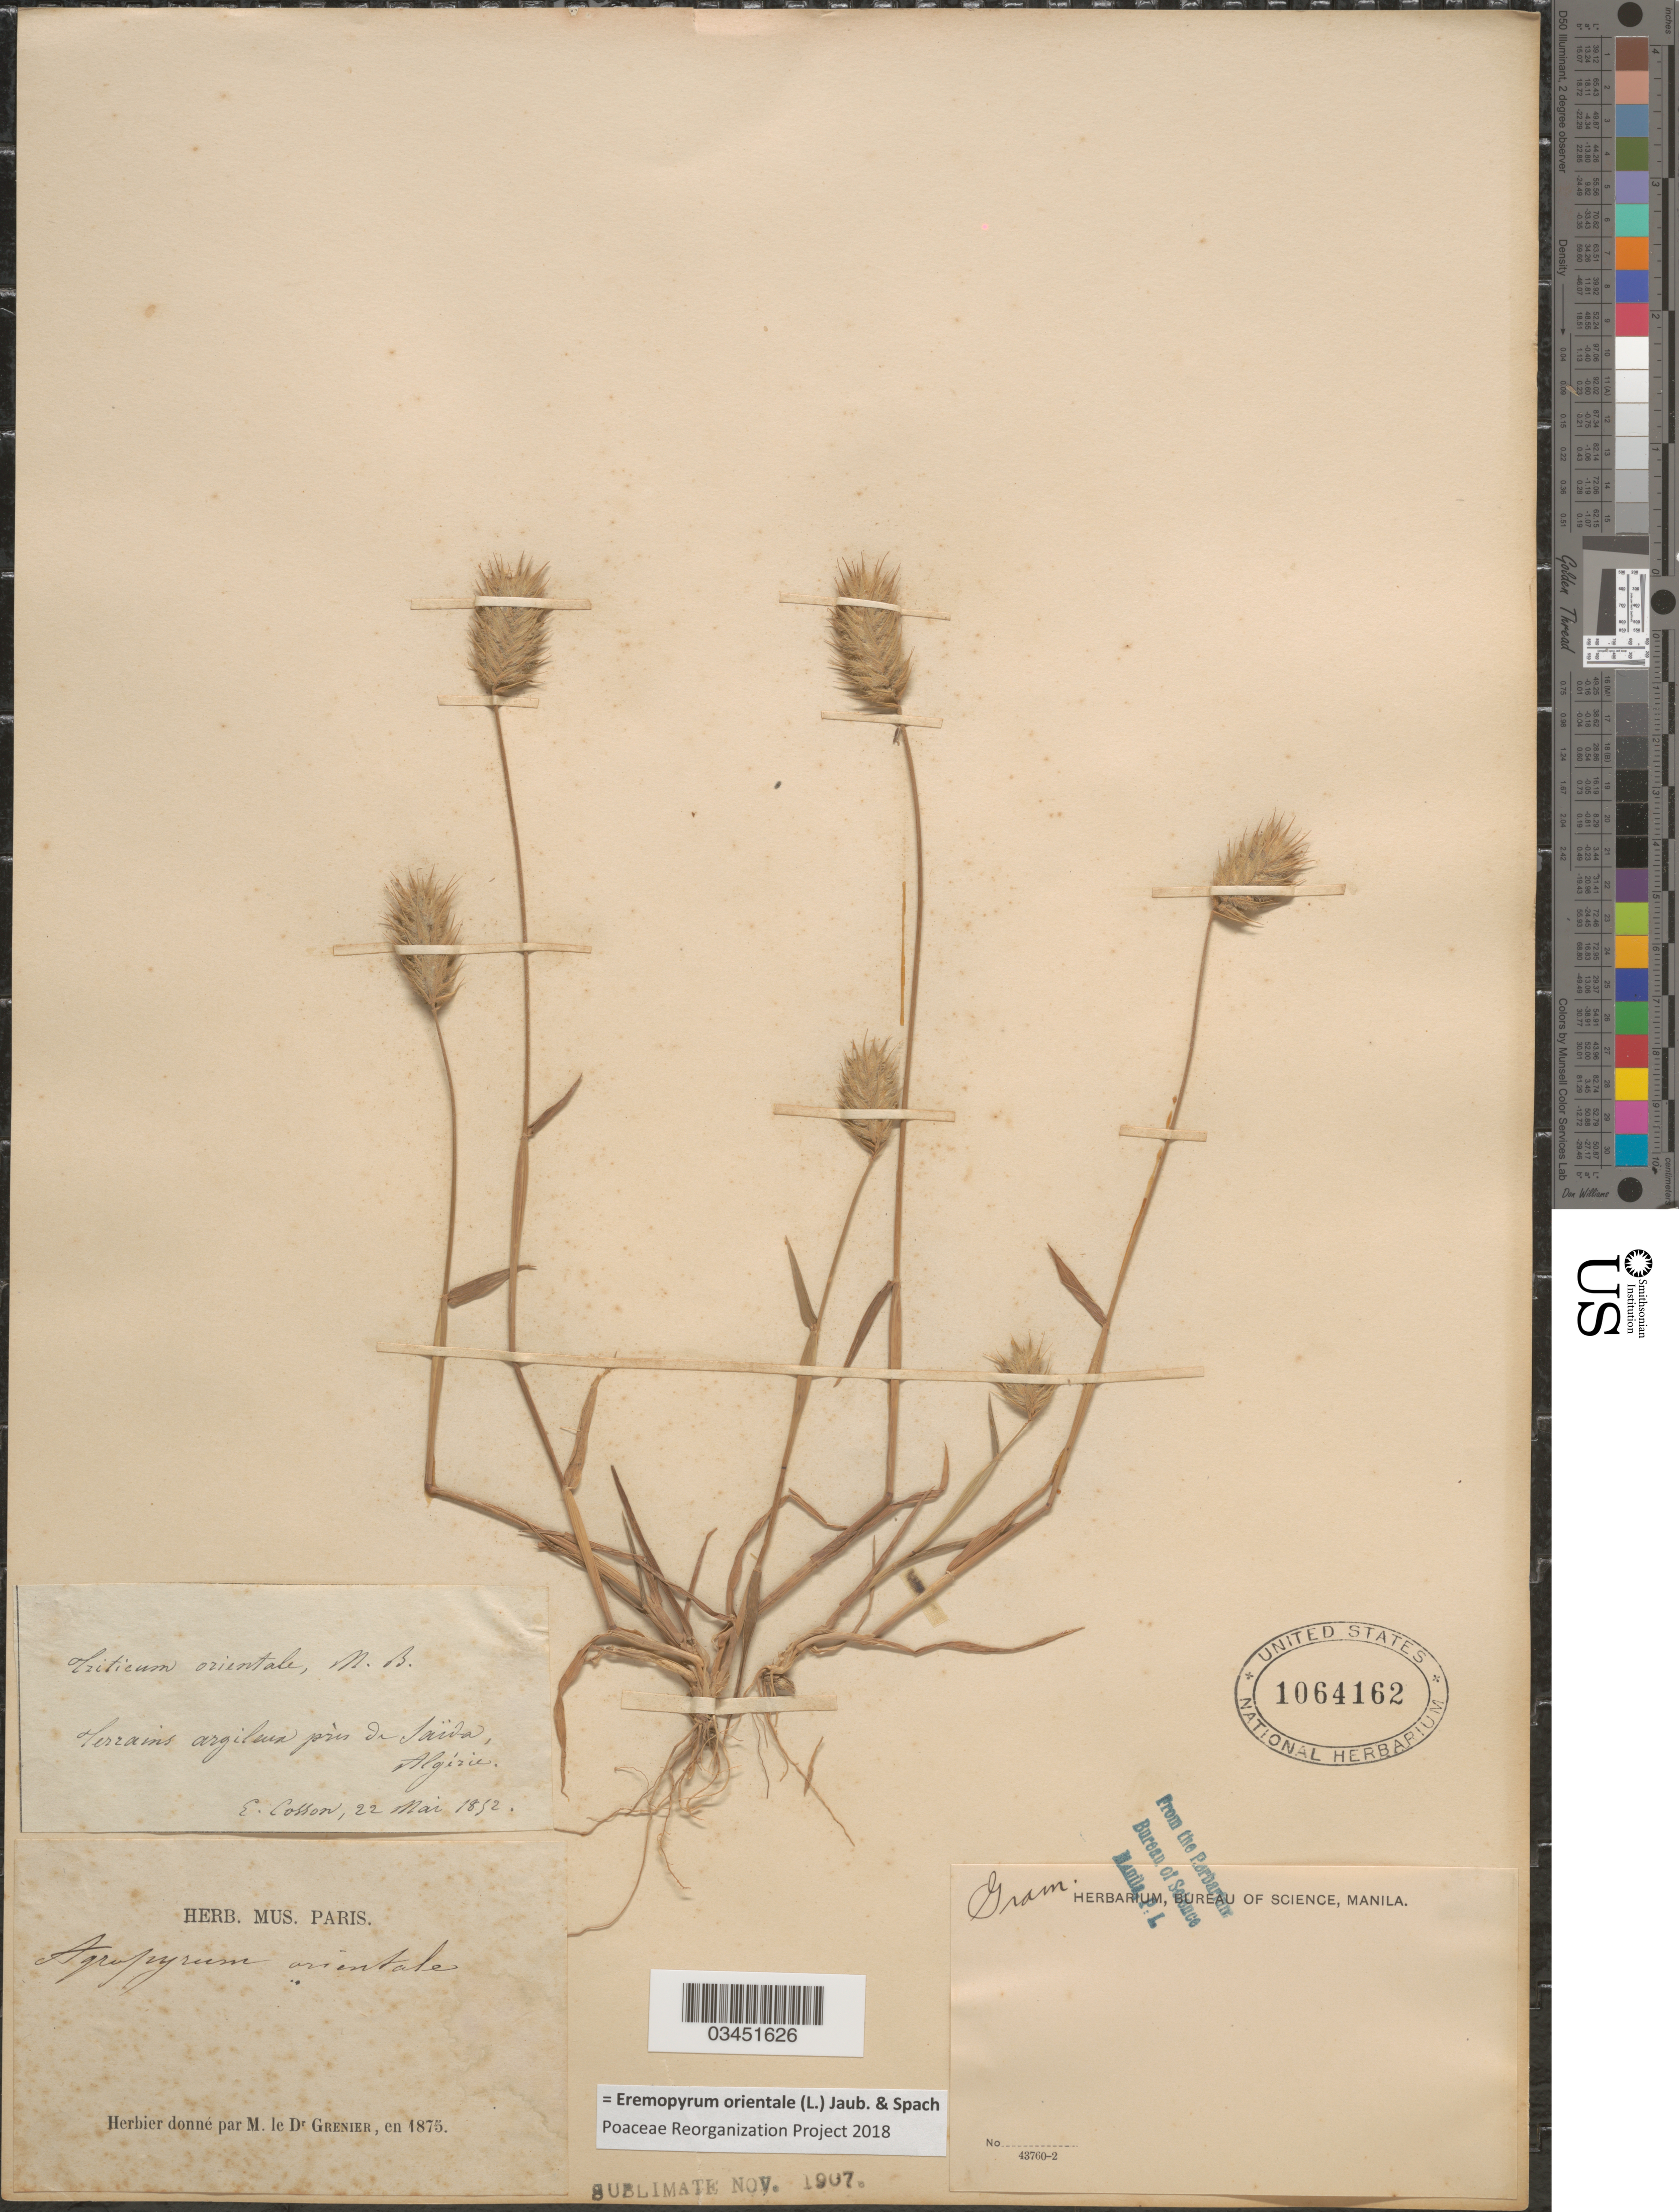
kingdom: Plantae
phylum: Tracheophyta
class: Liliopsida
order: Poales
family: Poaceae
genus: Eremopyrum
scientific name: Eremopyrum orientale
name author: (L.) Jaub. & Spach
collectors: E. Cosson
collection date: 1852-05-22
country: Algeria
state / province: Saïda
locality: Terrains argileux près de Saïda.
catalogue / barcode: US 1064162